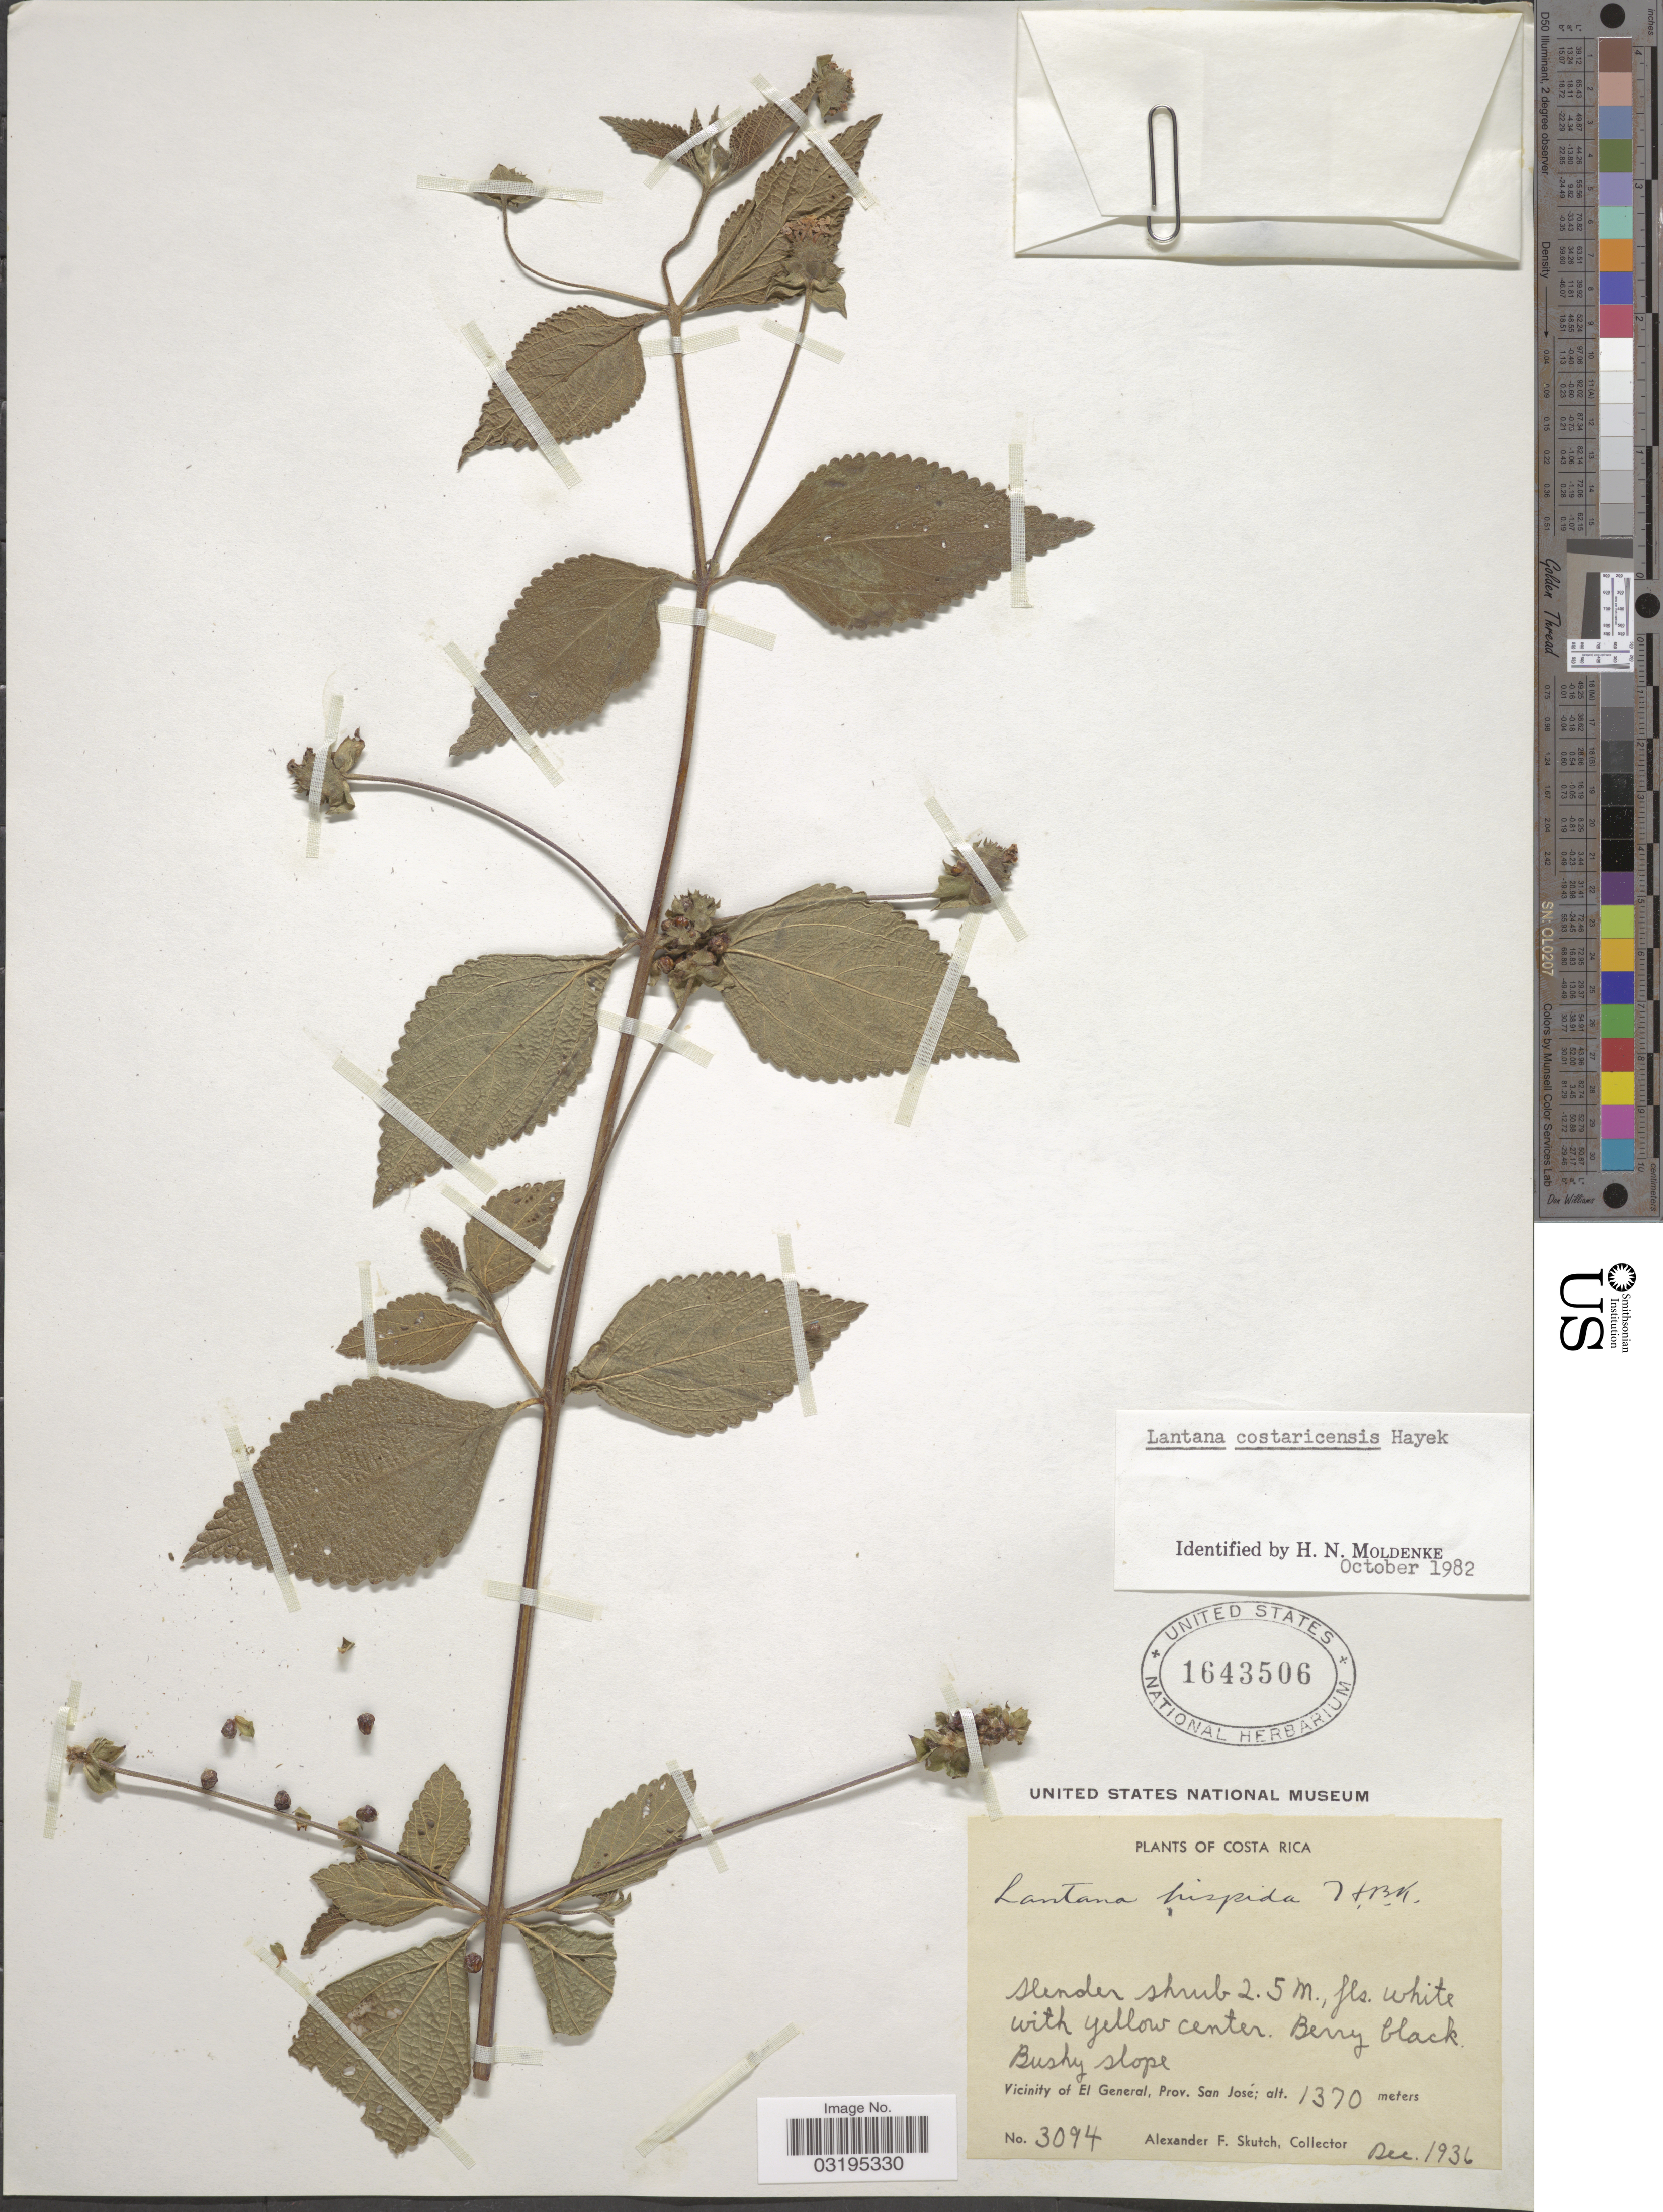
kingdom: Plantae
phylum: Tracheophyta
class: Magnoliopsida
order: Lamiales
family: Verbenaceae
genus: Lantana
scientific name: Lantana costaricensis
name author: Hayek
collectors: A. F. Skutch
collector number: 3094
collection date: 1936-12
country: Costa Rica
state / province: San José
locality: Vicinity of El General.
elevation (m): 1370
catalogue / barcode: US 1643506